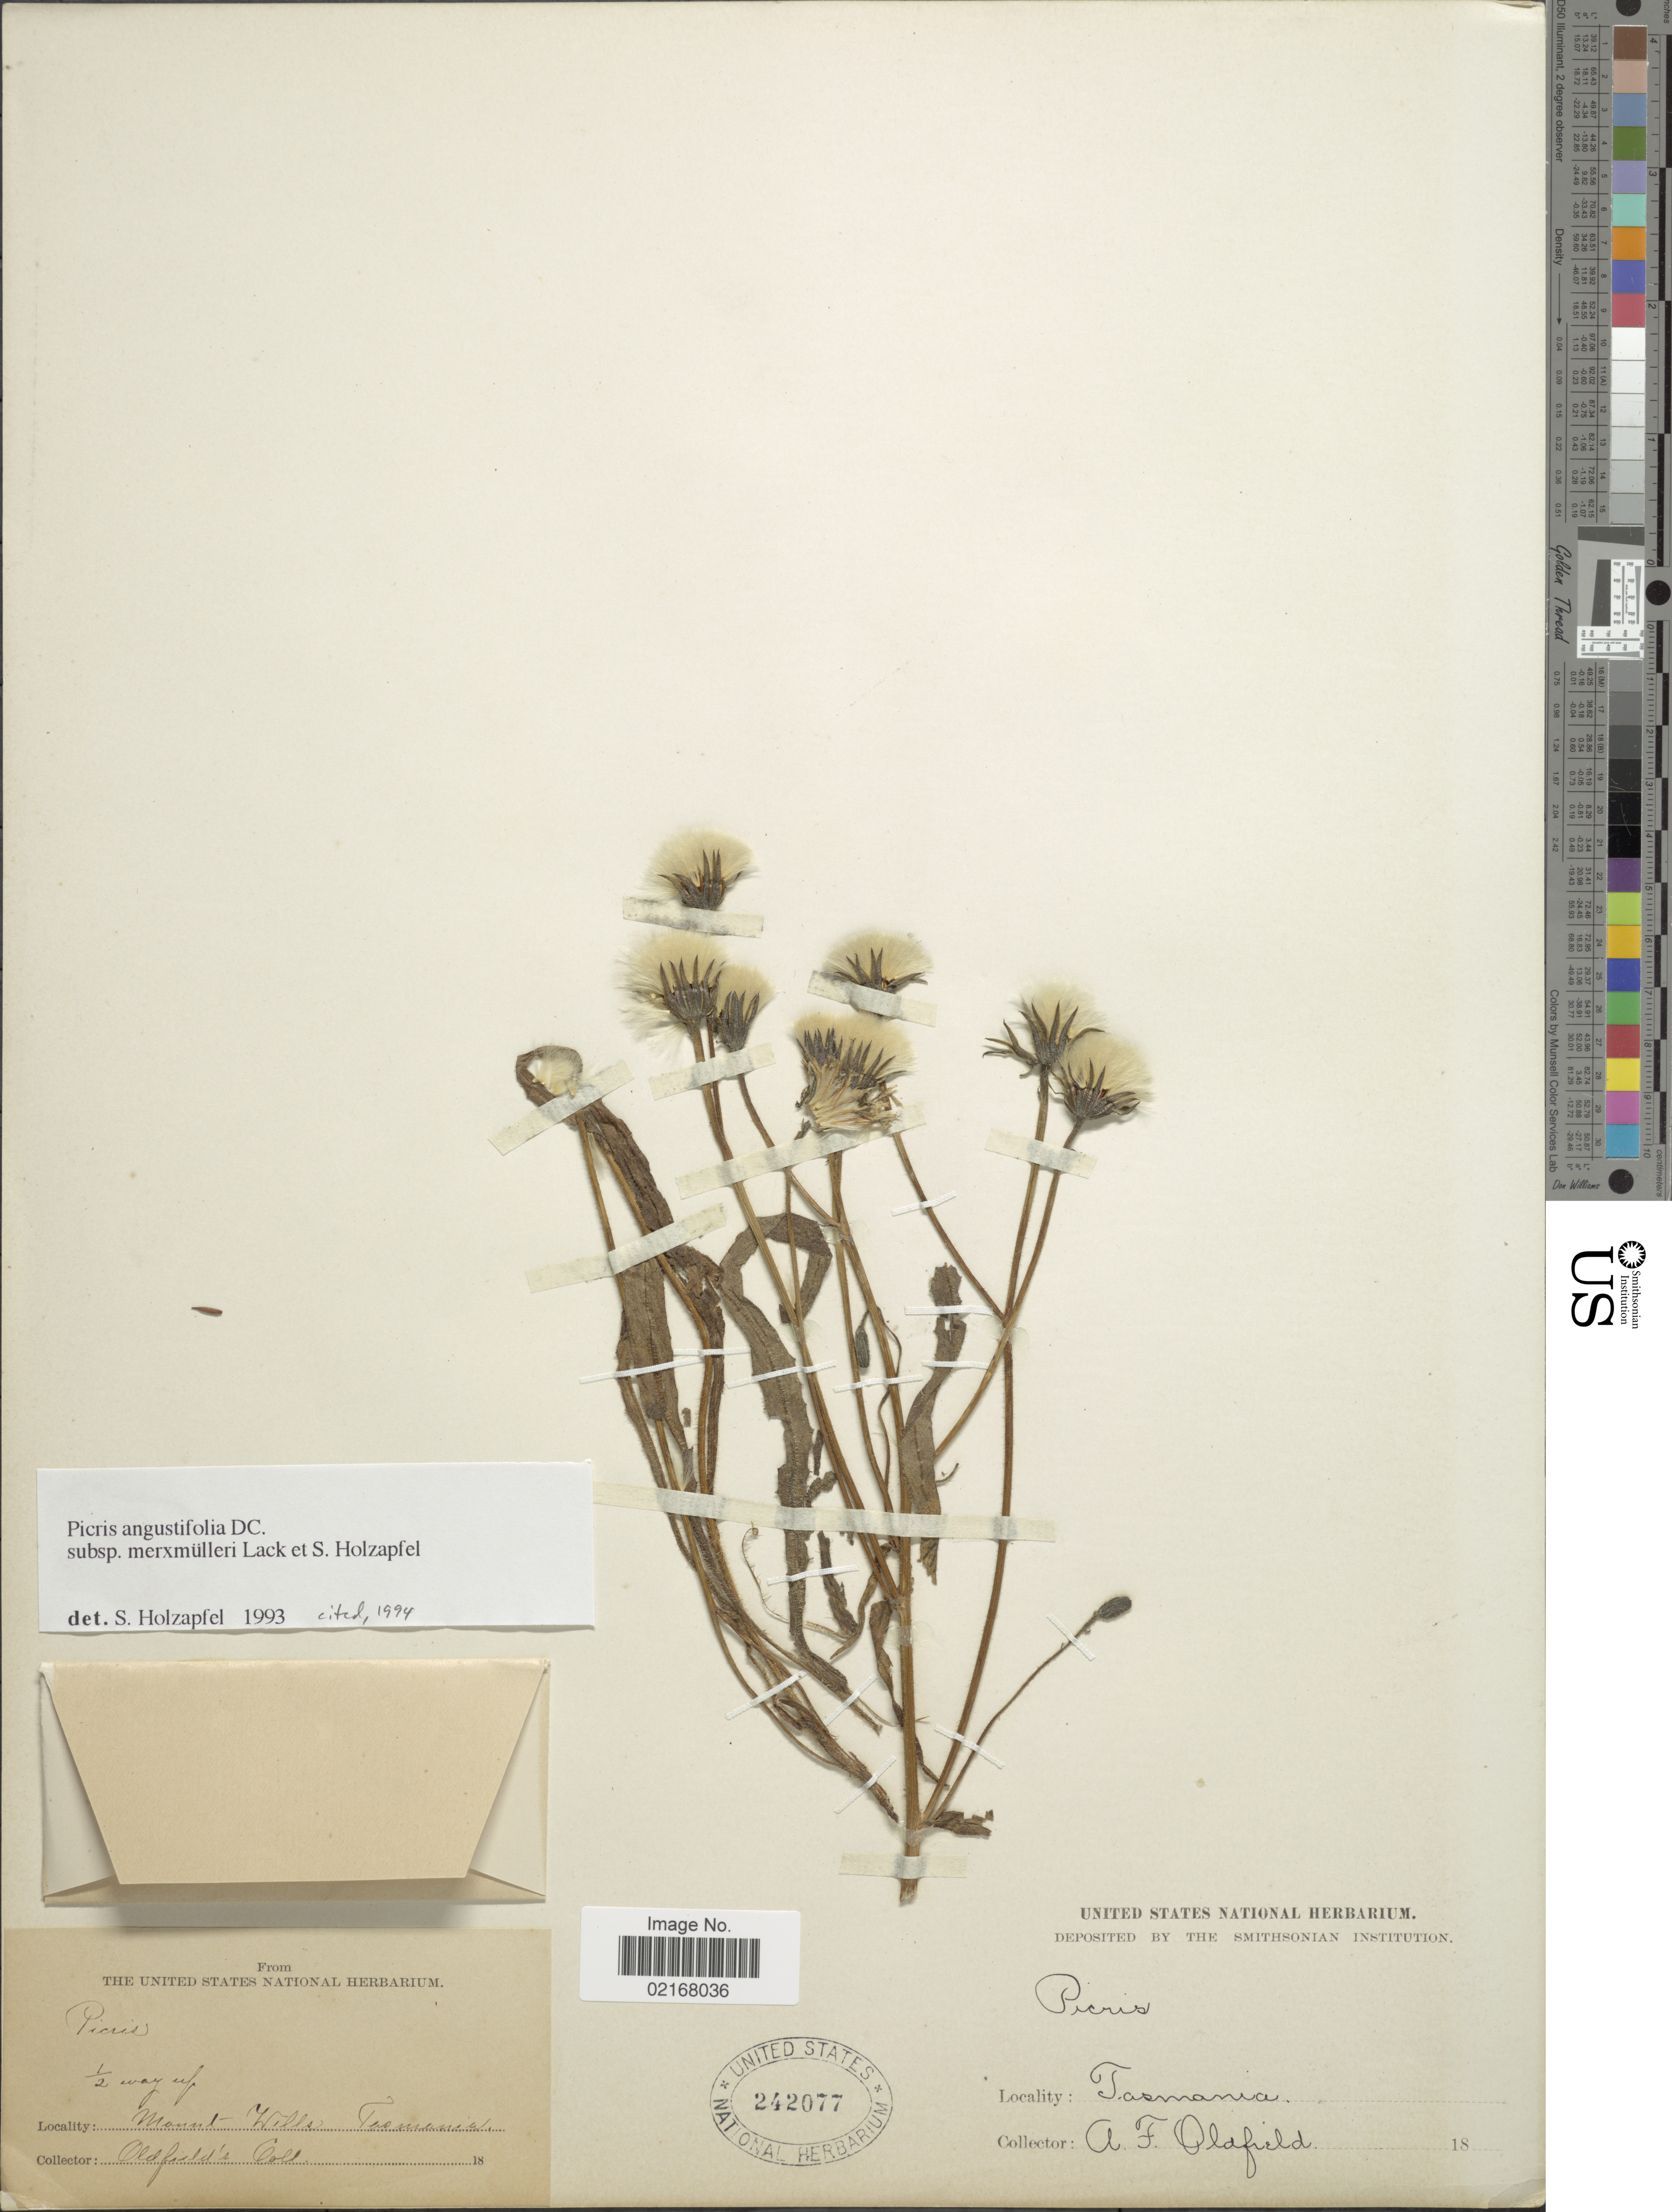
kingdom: Plantae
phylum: Tracheophyta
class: Magnoliopsida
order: Asterales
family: Asteraceae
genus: Picris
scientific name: Picris angustifolia subsp. merxmuelleri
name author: (Lack) Holzapfel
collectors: A. Oldfield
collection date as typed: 18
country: Australia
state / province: Tasmania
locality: Mount Wills, Tasmania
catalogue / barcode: US 242077